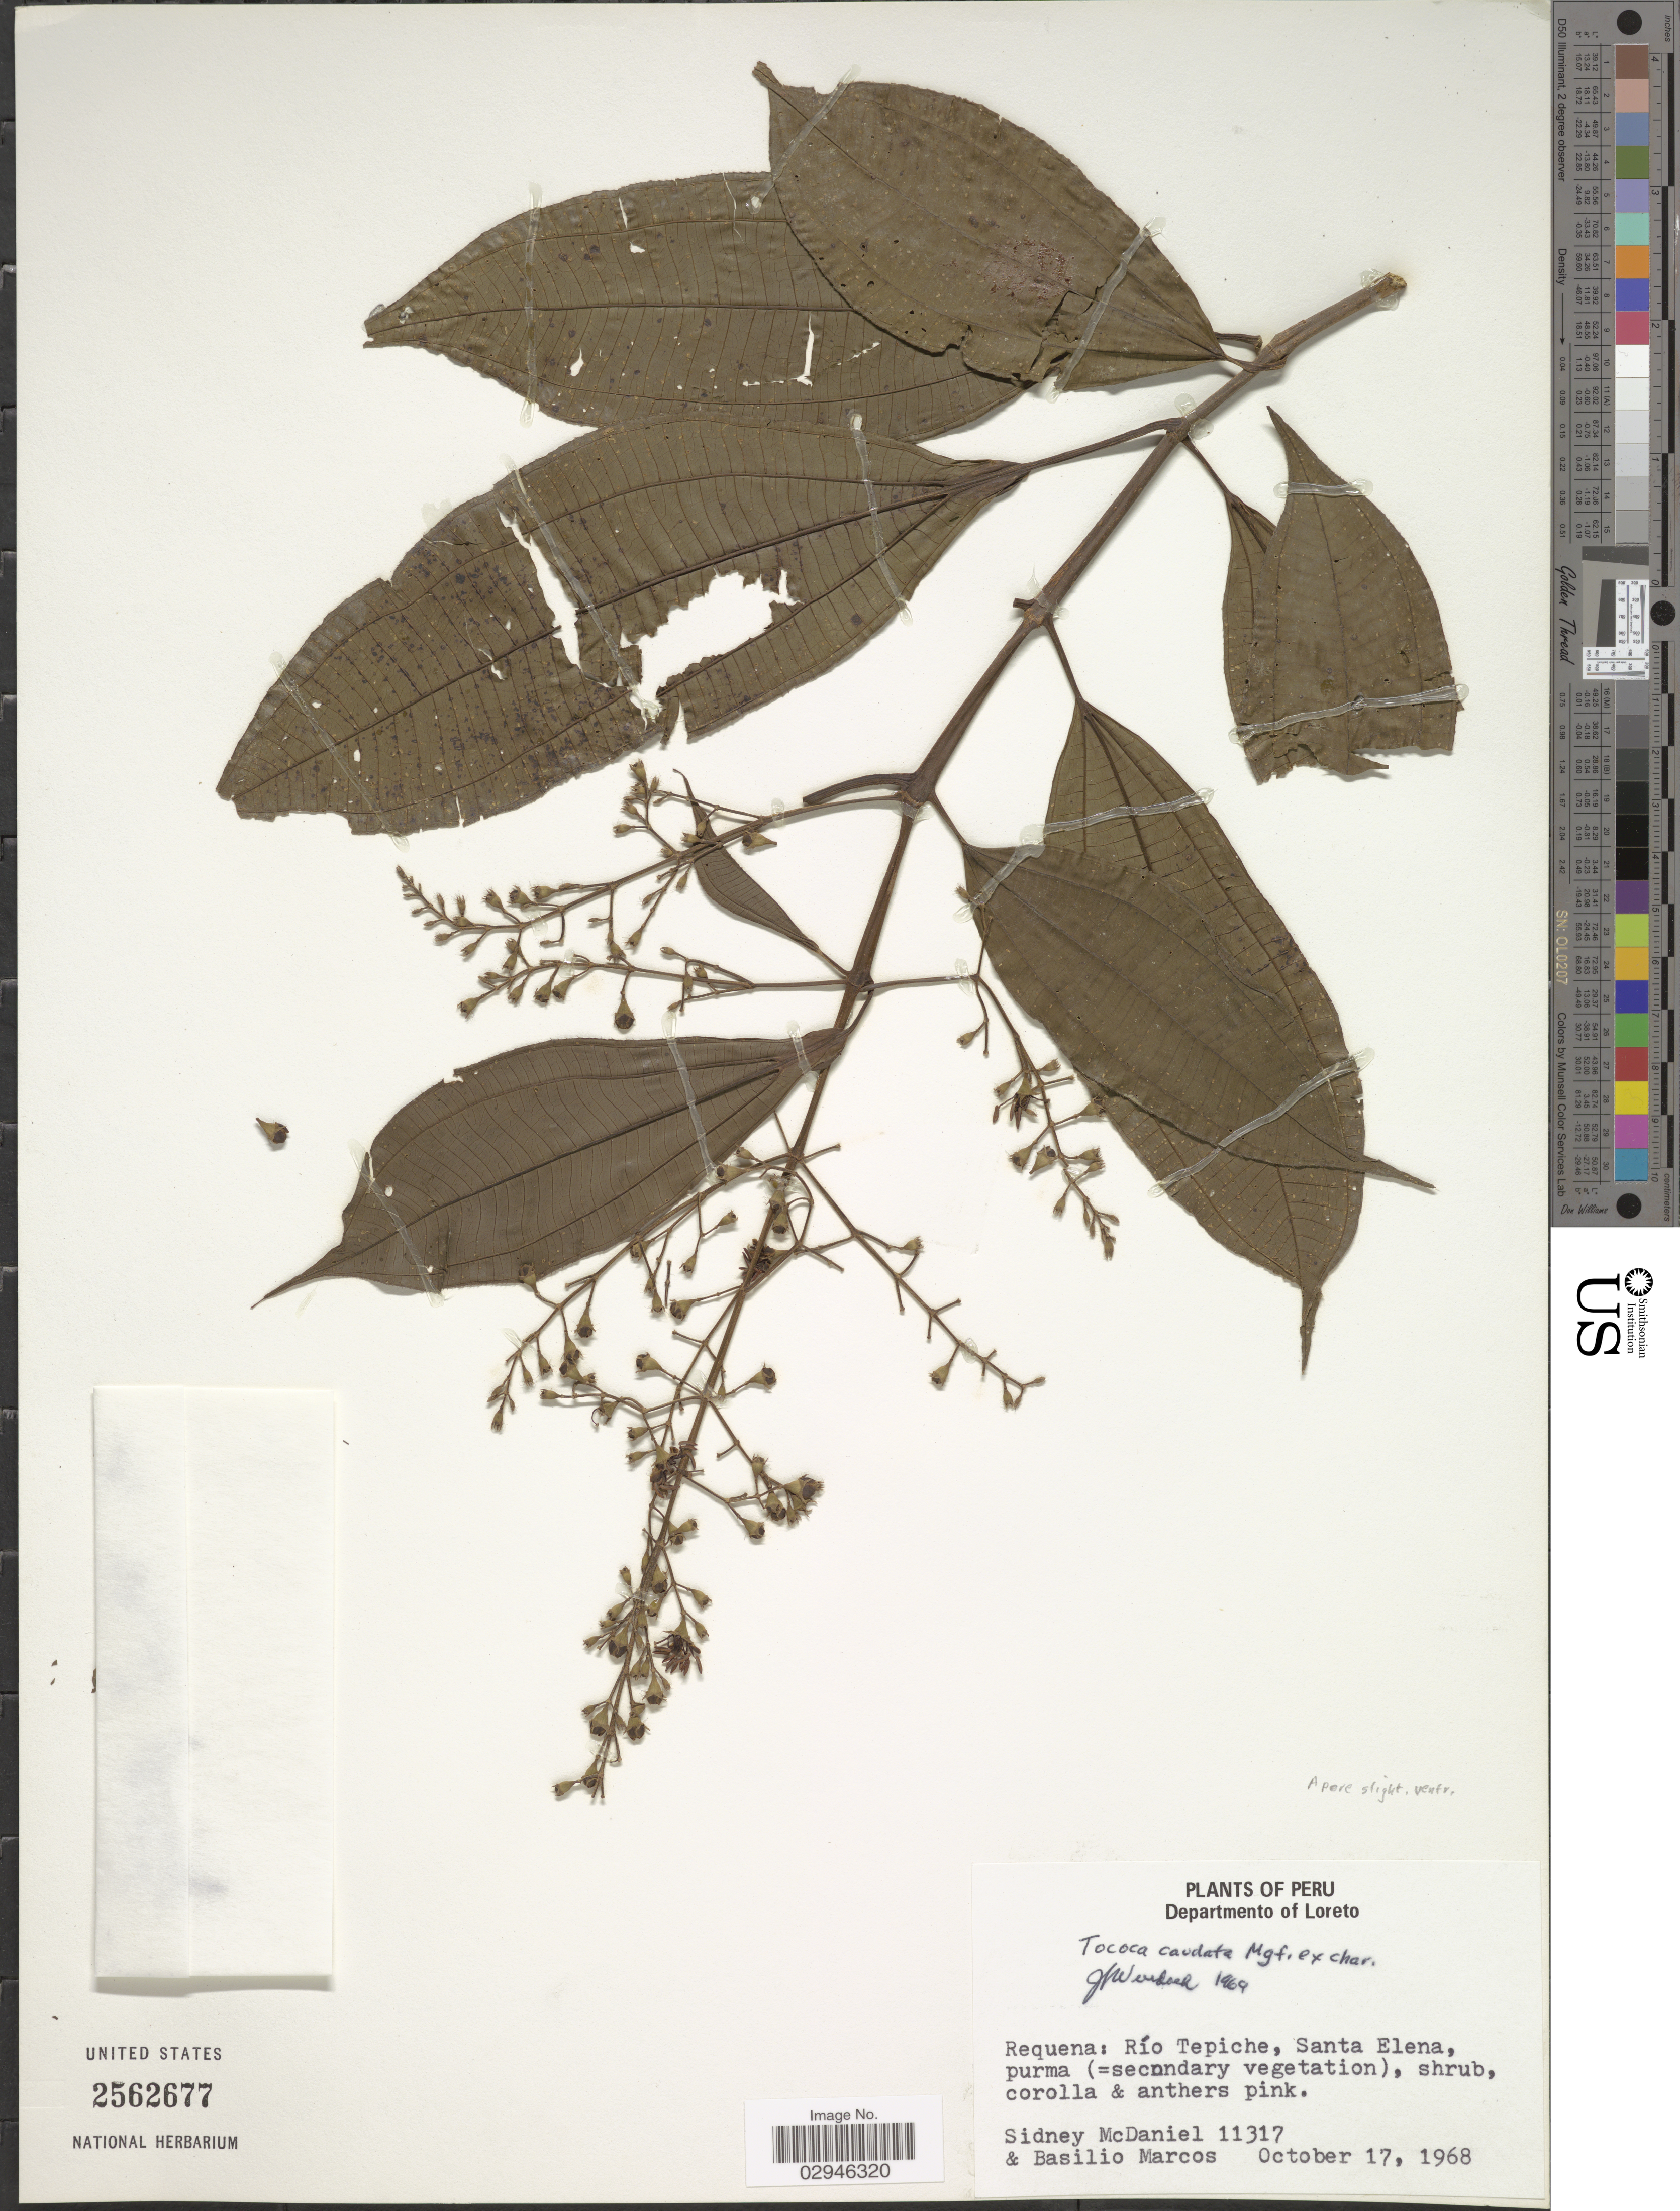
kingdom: Plantae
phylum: Tracheophyta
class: Magnoliopsida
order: Myrtales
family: Melastomataceae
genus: Tococa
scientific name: Tococa caudata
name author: Markgr.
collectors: S. McDaniel & B. Marcos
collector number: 11317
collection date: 1968-10-17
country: Peru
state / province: Loreto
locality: Departmento of Loreto, Requena: Río Tepiche, Santa Elena, purma.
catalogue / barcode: US 2562677